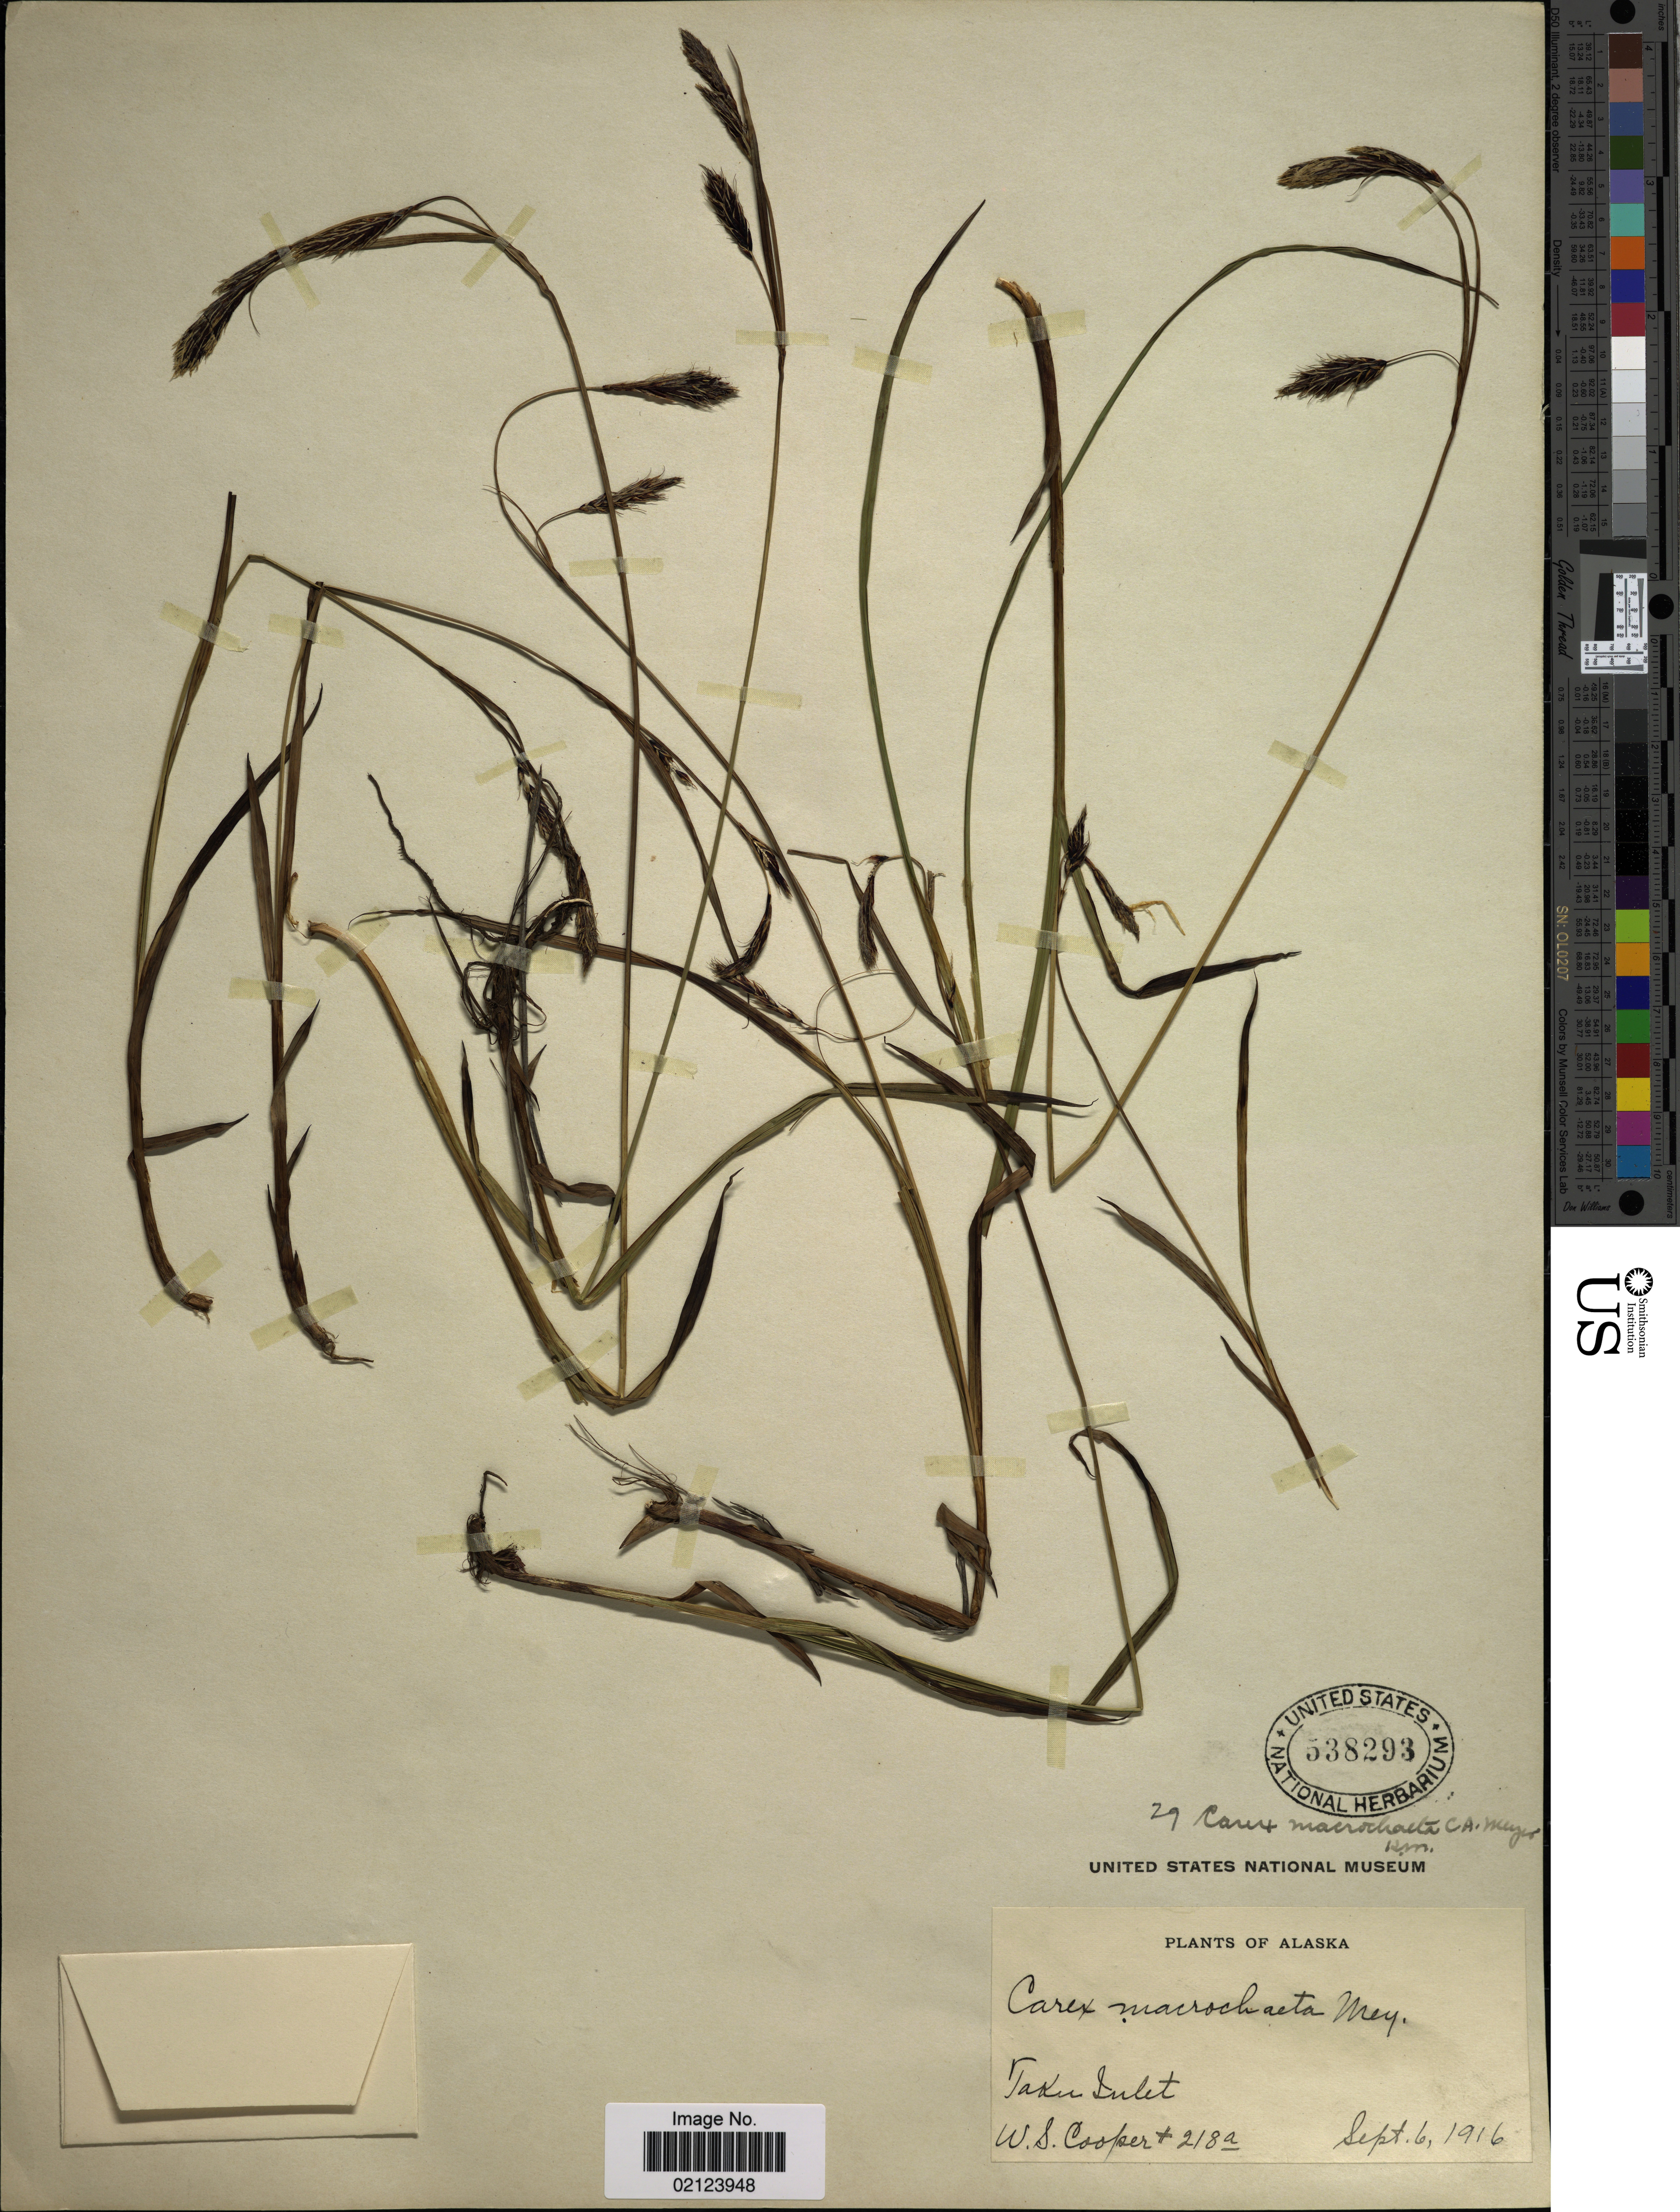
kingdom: Plantae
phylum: Tracheophyta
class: Liliopsida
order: Poales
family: Cyperaceae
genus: Carex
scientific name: Carex macrochaeta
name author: C.A. Mey.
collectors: W. Cooper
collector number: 218A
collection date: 1916-09-06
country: United States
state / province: Alaska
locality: Taku Inlet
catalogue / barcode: US 538293